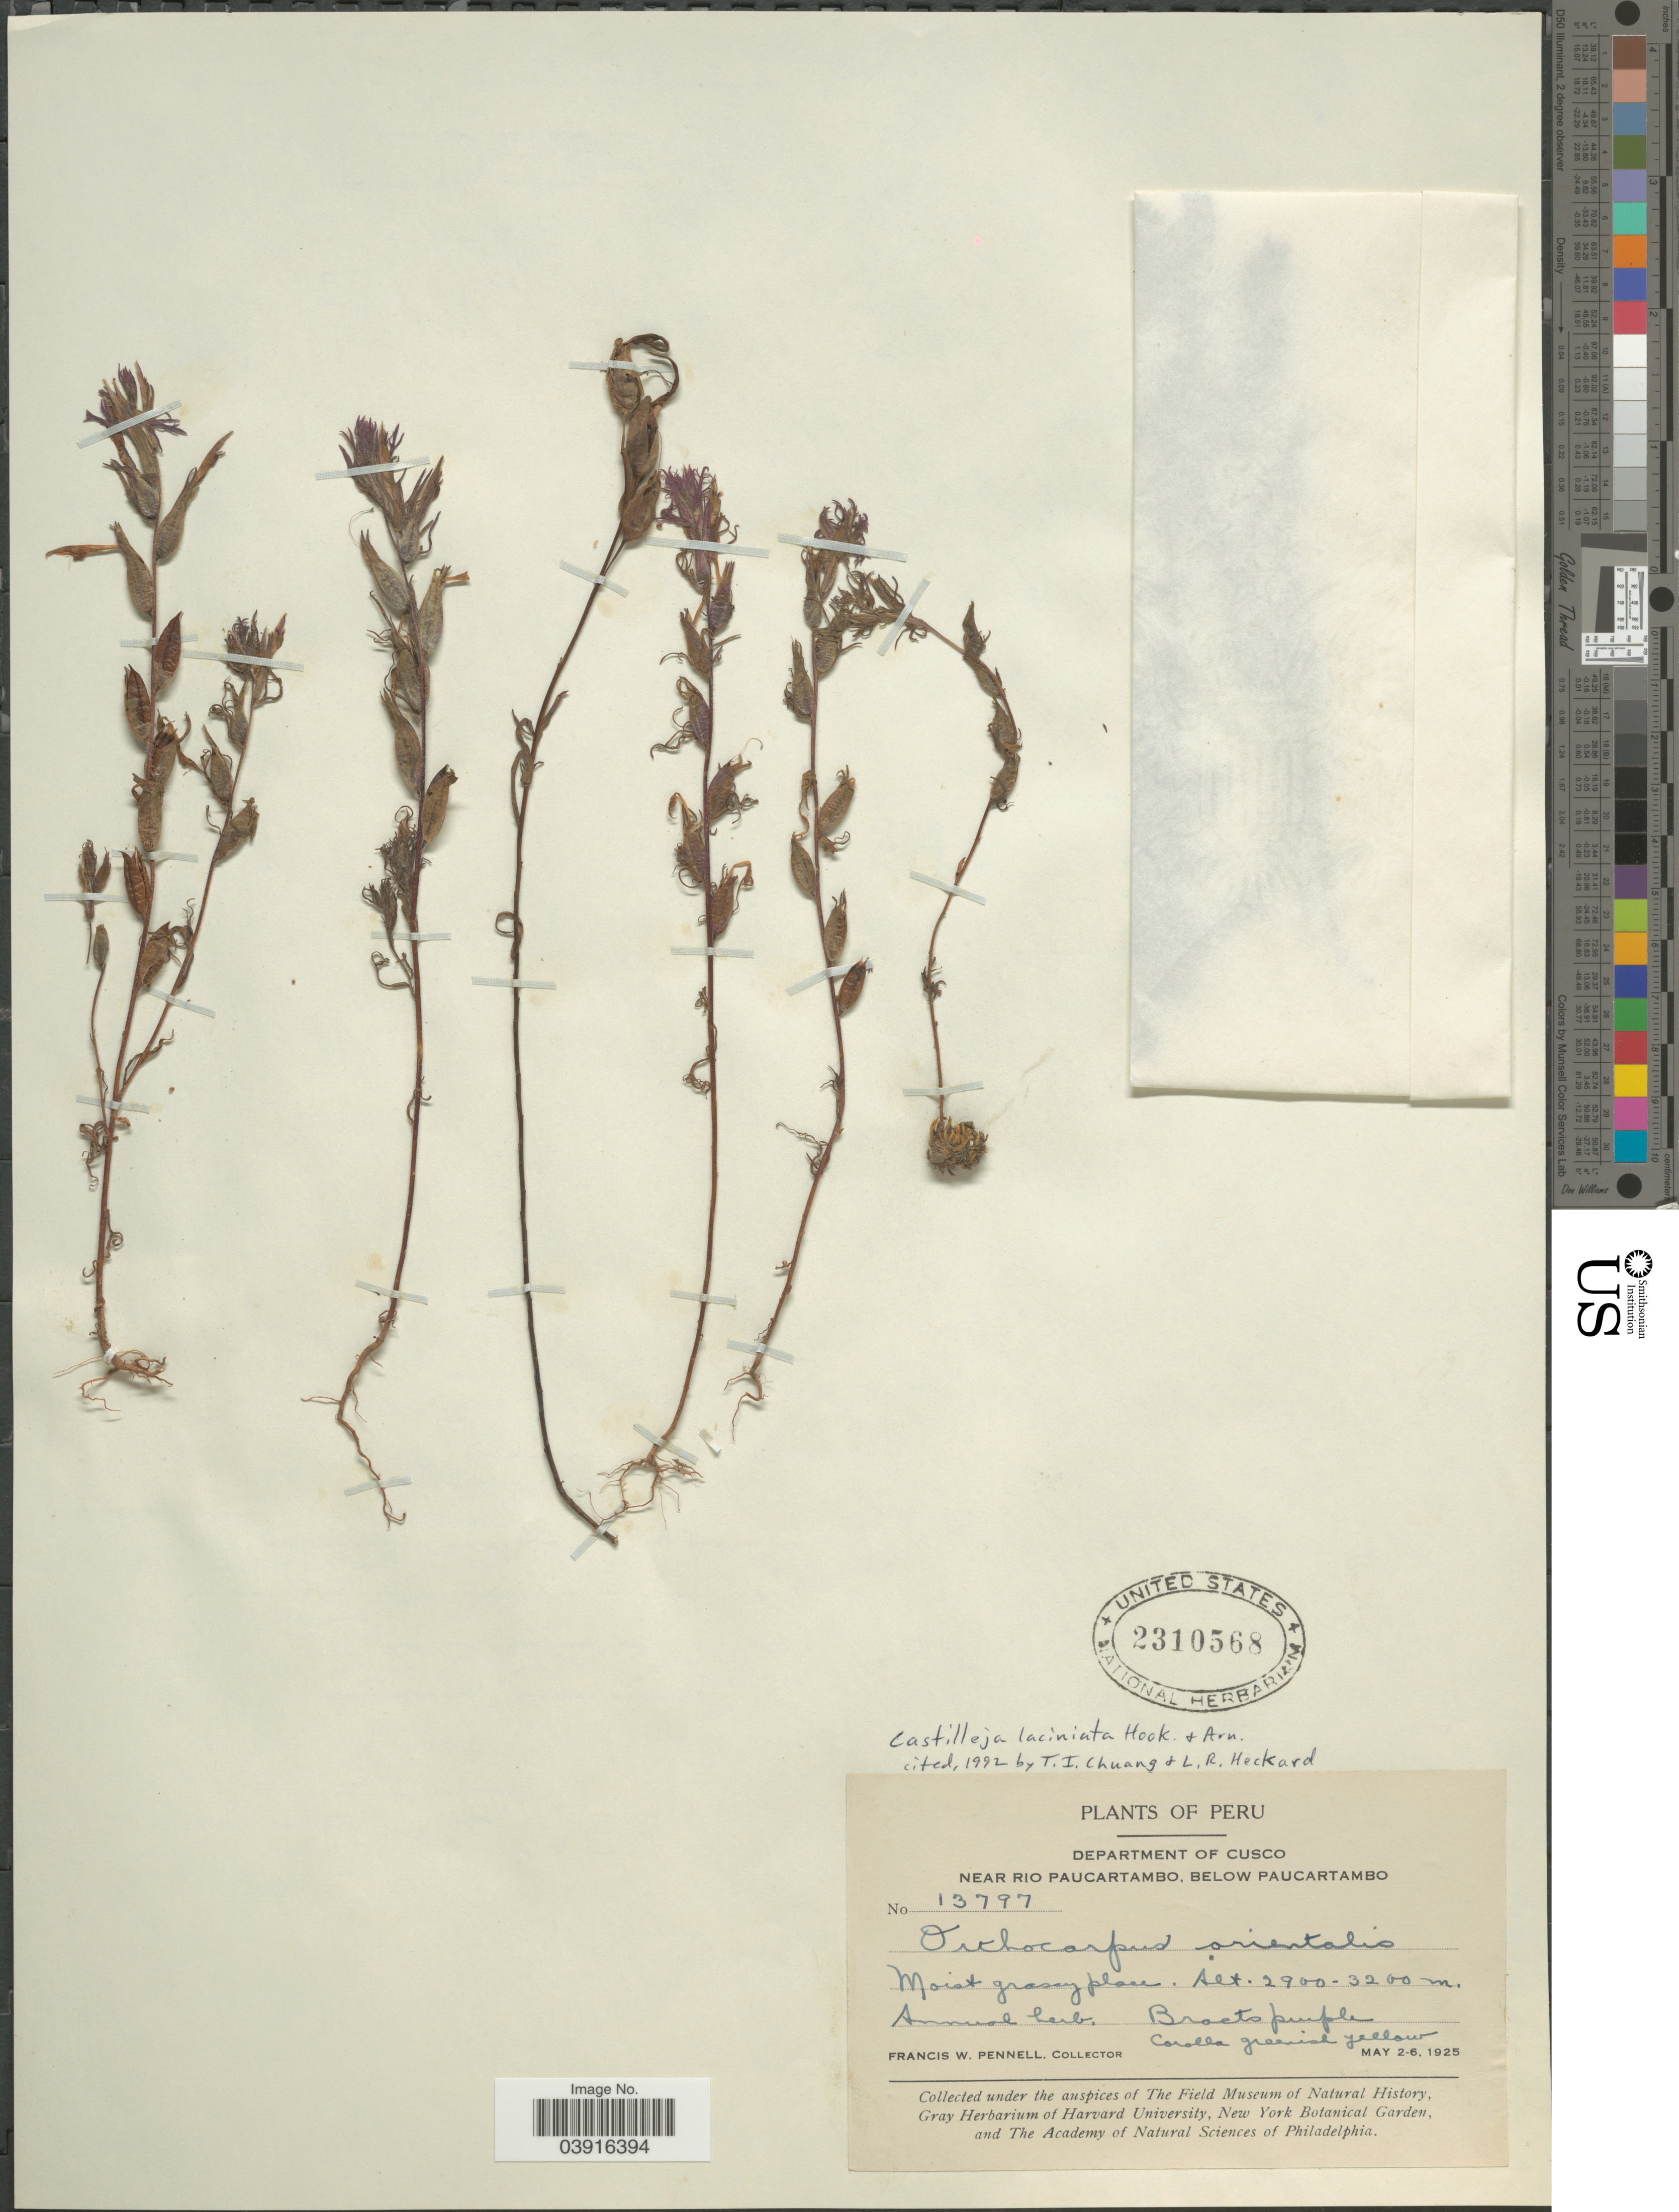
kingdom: Plantae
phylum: Tracheophyta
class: Magnoliopsida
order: Lamiales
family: Orobanchaceae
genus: Castilleja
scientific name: Castilleja laciniata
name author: Hook. & Arn.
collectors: F. W. Pennell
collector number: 13797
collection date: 1925-05-02/1925-05-06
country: Peru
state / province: Cusco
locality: Department of Cusco. Near Rio Paucartambo, below Paucartambo.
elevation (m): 2900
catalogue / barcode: US 2310568